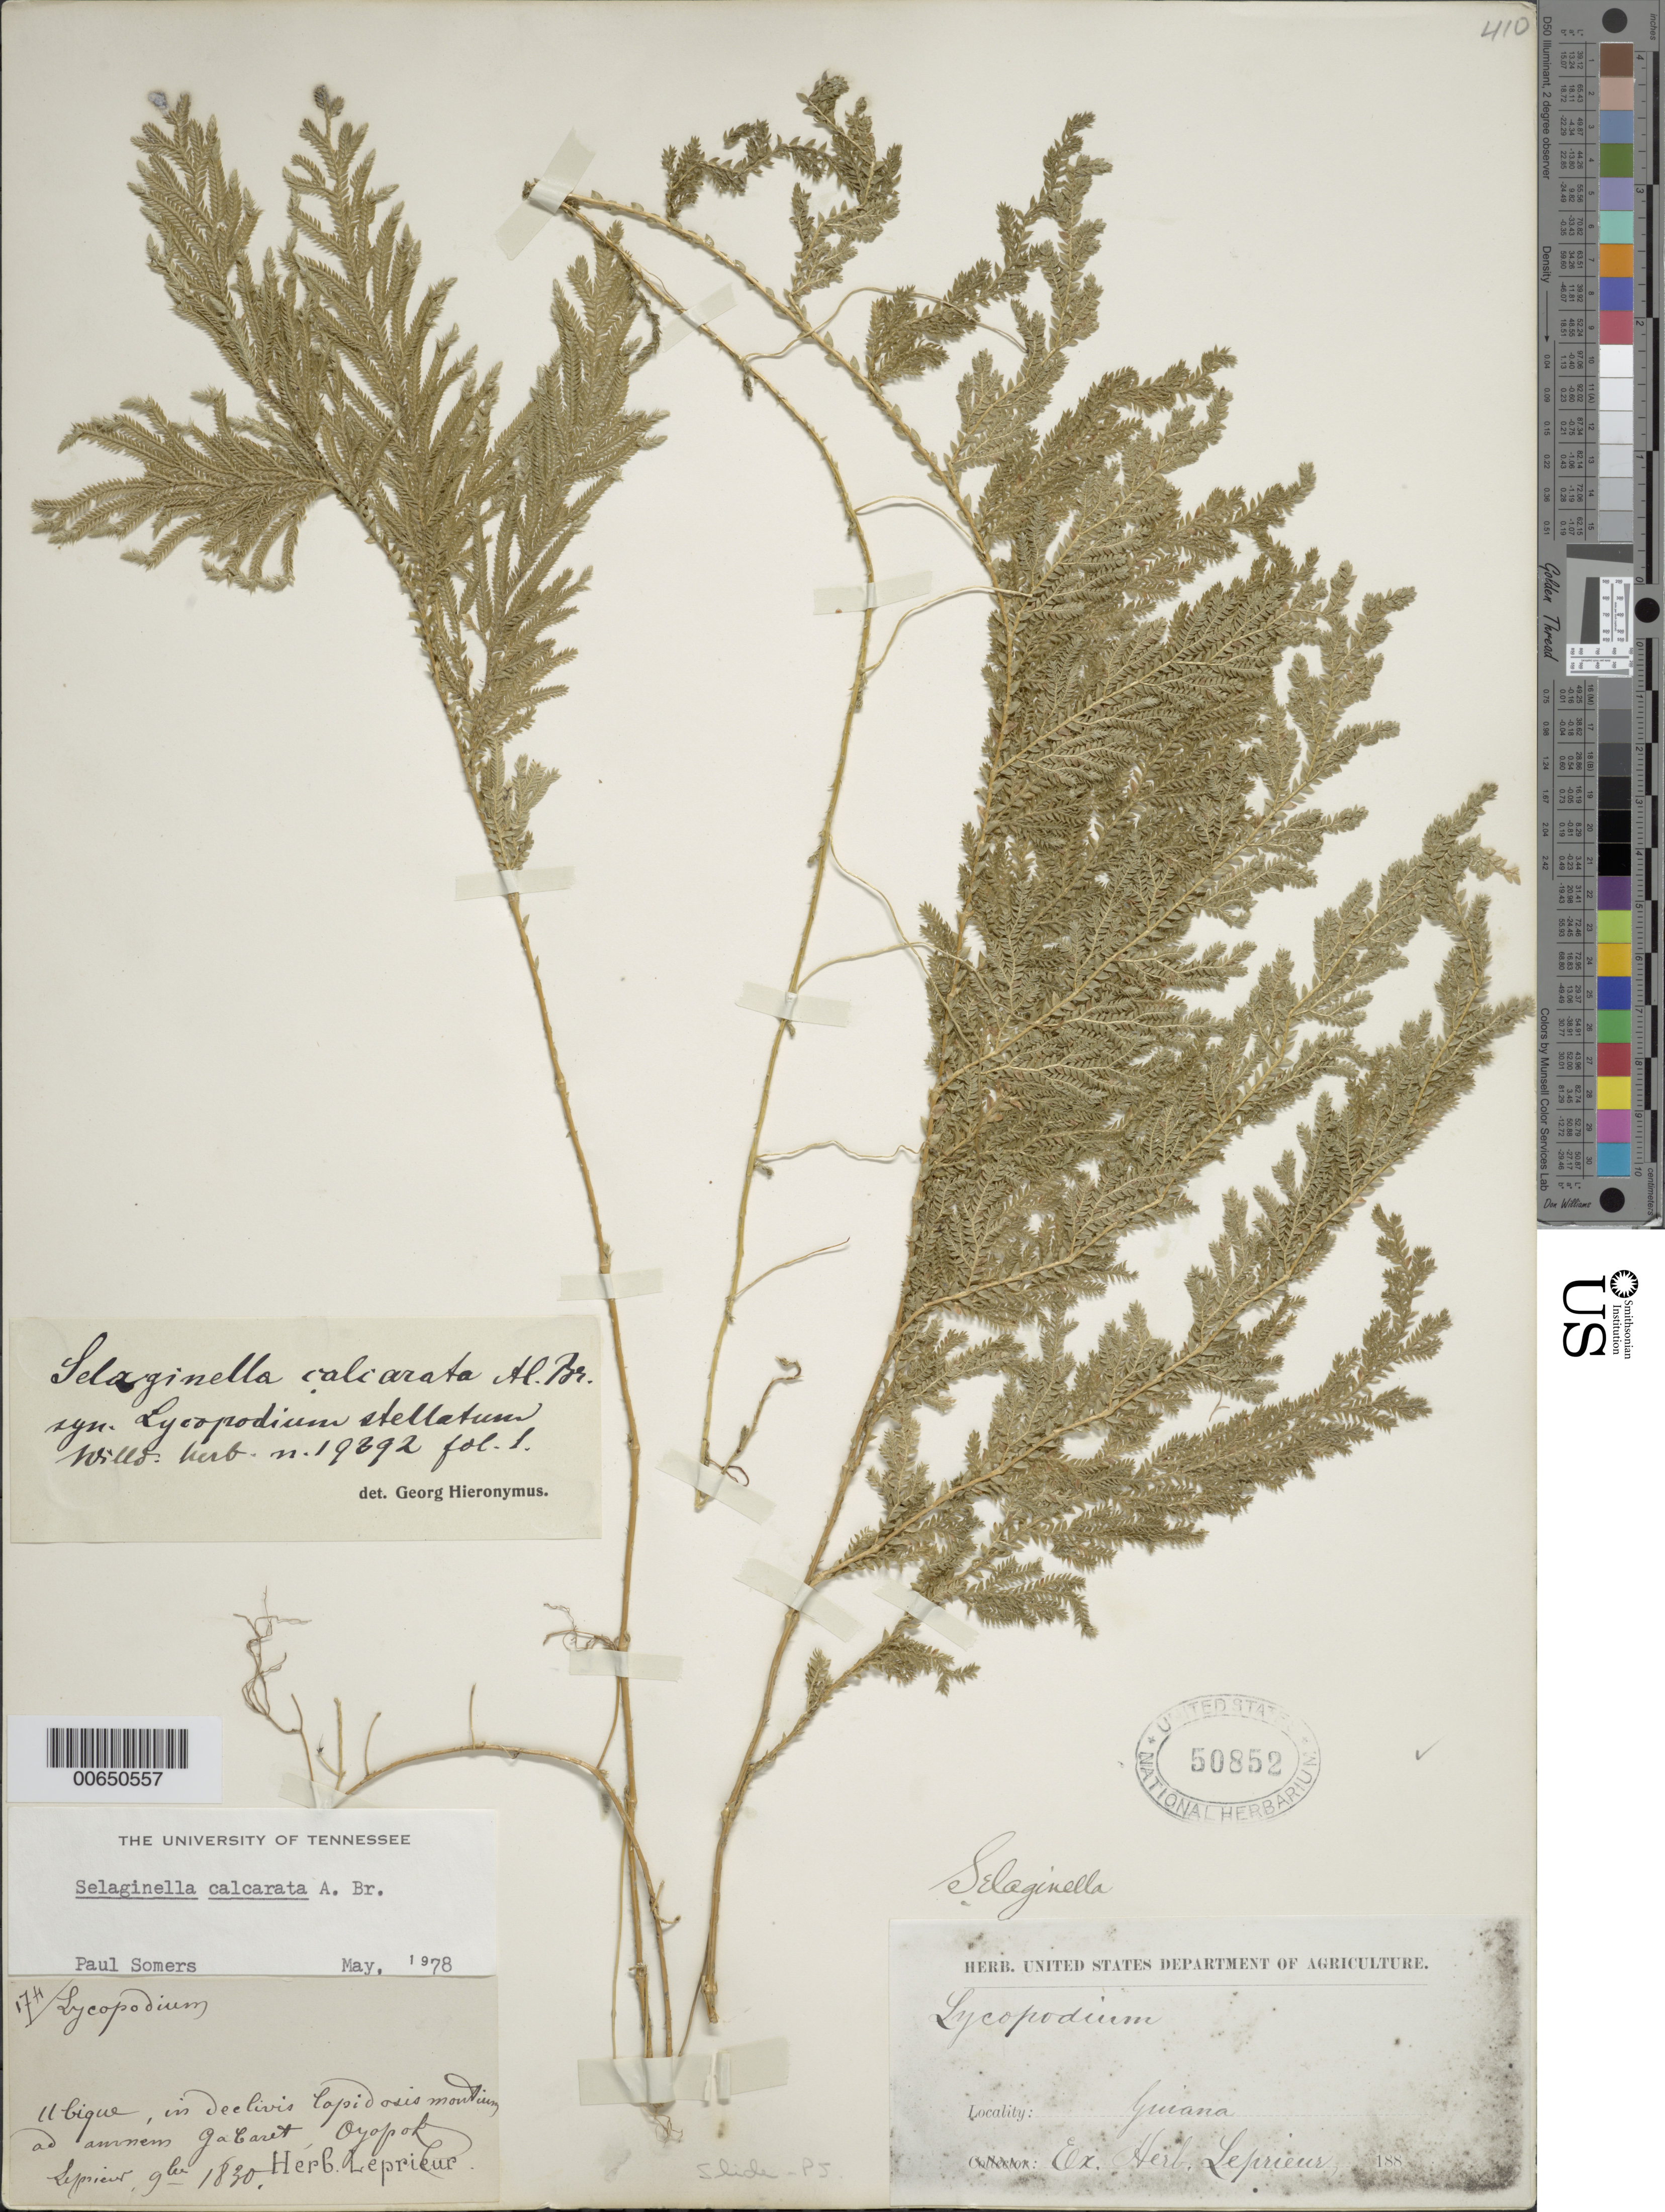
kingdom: Plantae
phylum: Tracheophyta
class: Lycopodiopsida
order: Selaginellales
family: Selaginellaceae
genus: Selaginella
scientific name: Selaginella stellata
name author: Spring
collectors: F. M. R. Leprieur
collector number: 174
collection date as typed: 9 September 1830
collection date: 1830-09-09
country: French Guiana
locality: Ad amnem Gabaret(?), Oyapok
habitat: Ubique in declivis lapidosis montium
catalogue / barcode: US 50852